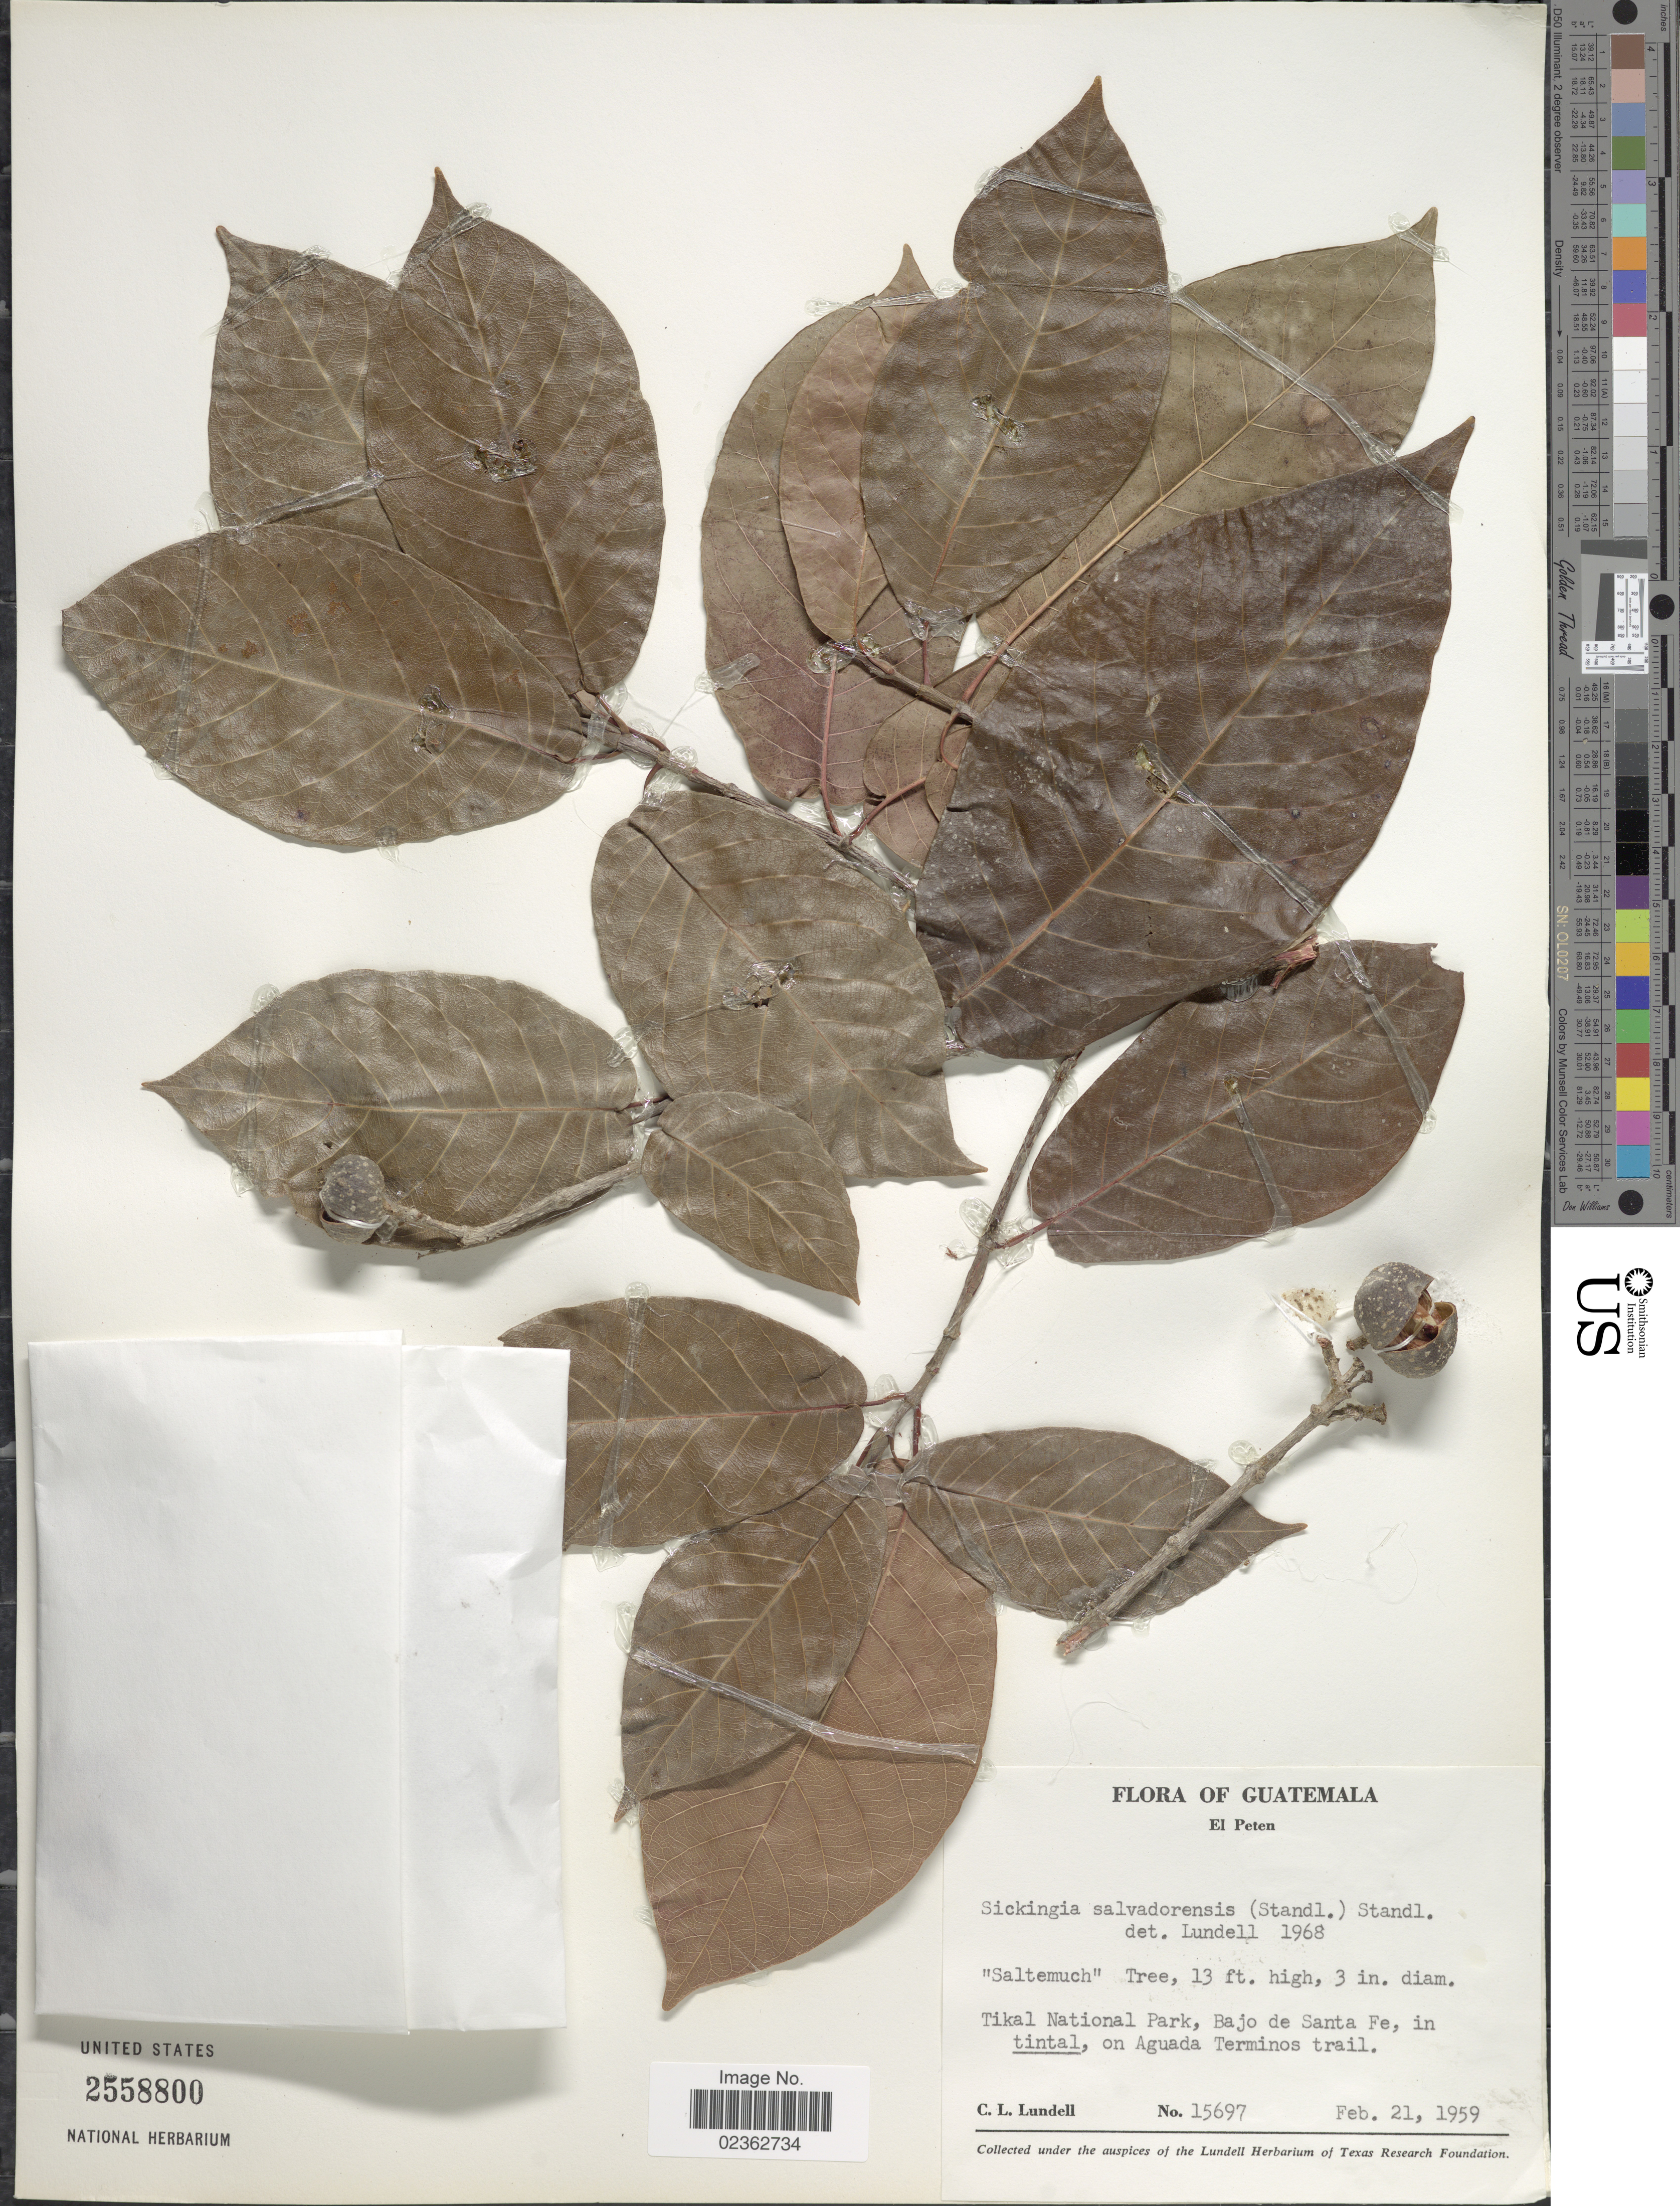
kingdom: Plantae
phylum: Tracheophyta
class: Magnoliopsida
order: Gentianales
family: Rubiaceae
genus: Simira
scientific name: Simira salvadorensis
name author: Standl.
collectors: C. L. Lundell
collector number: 15697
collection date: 1959-02-21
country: Guatemala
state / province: El Petén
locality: Tikal National Park, Bajo de Santa Fe, in tintal, on Aguada Terminos trail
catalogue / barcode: US 2558800